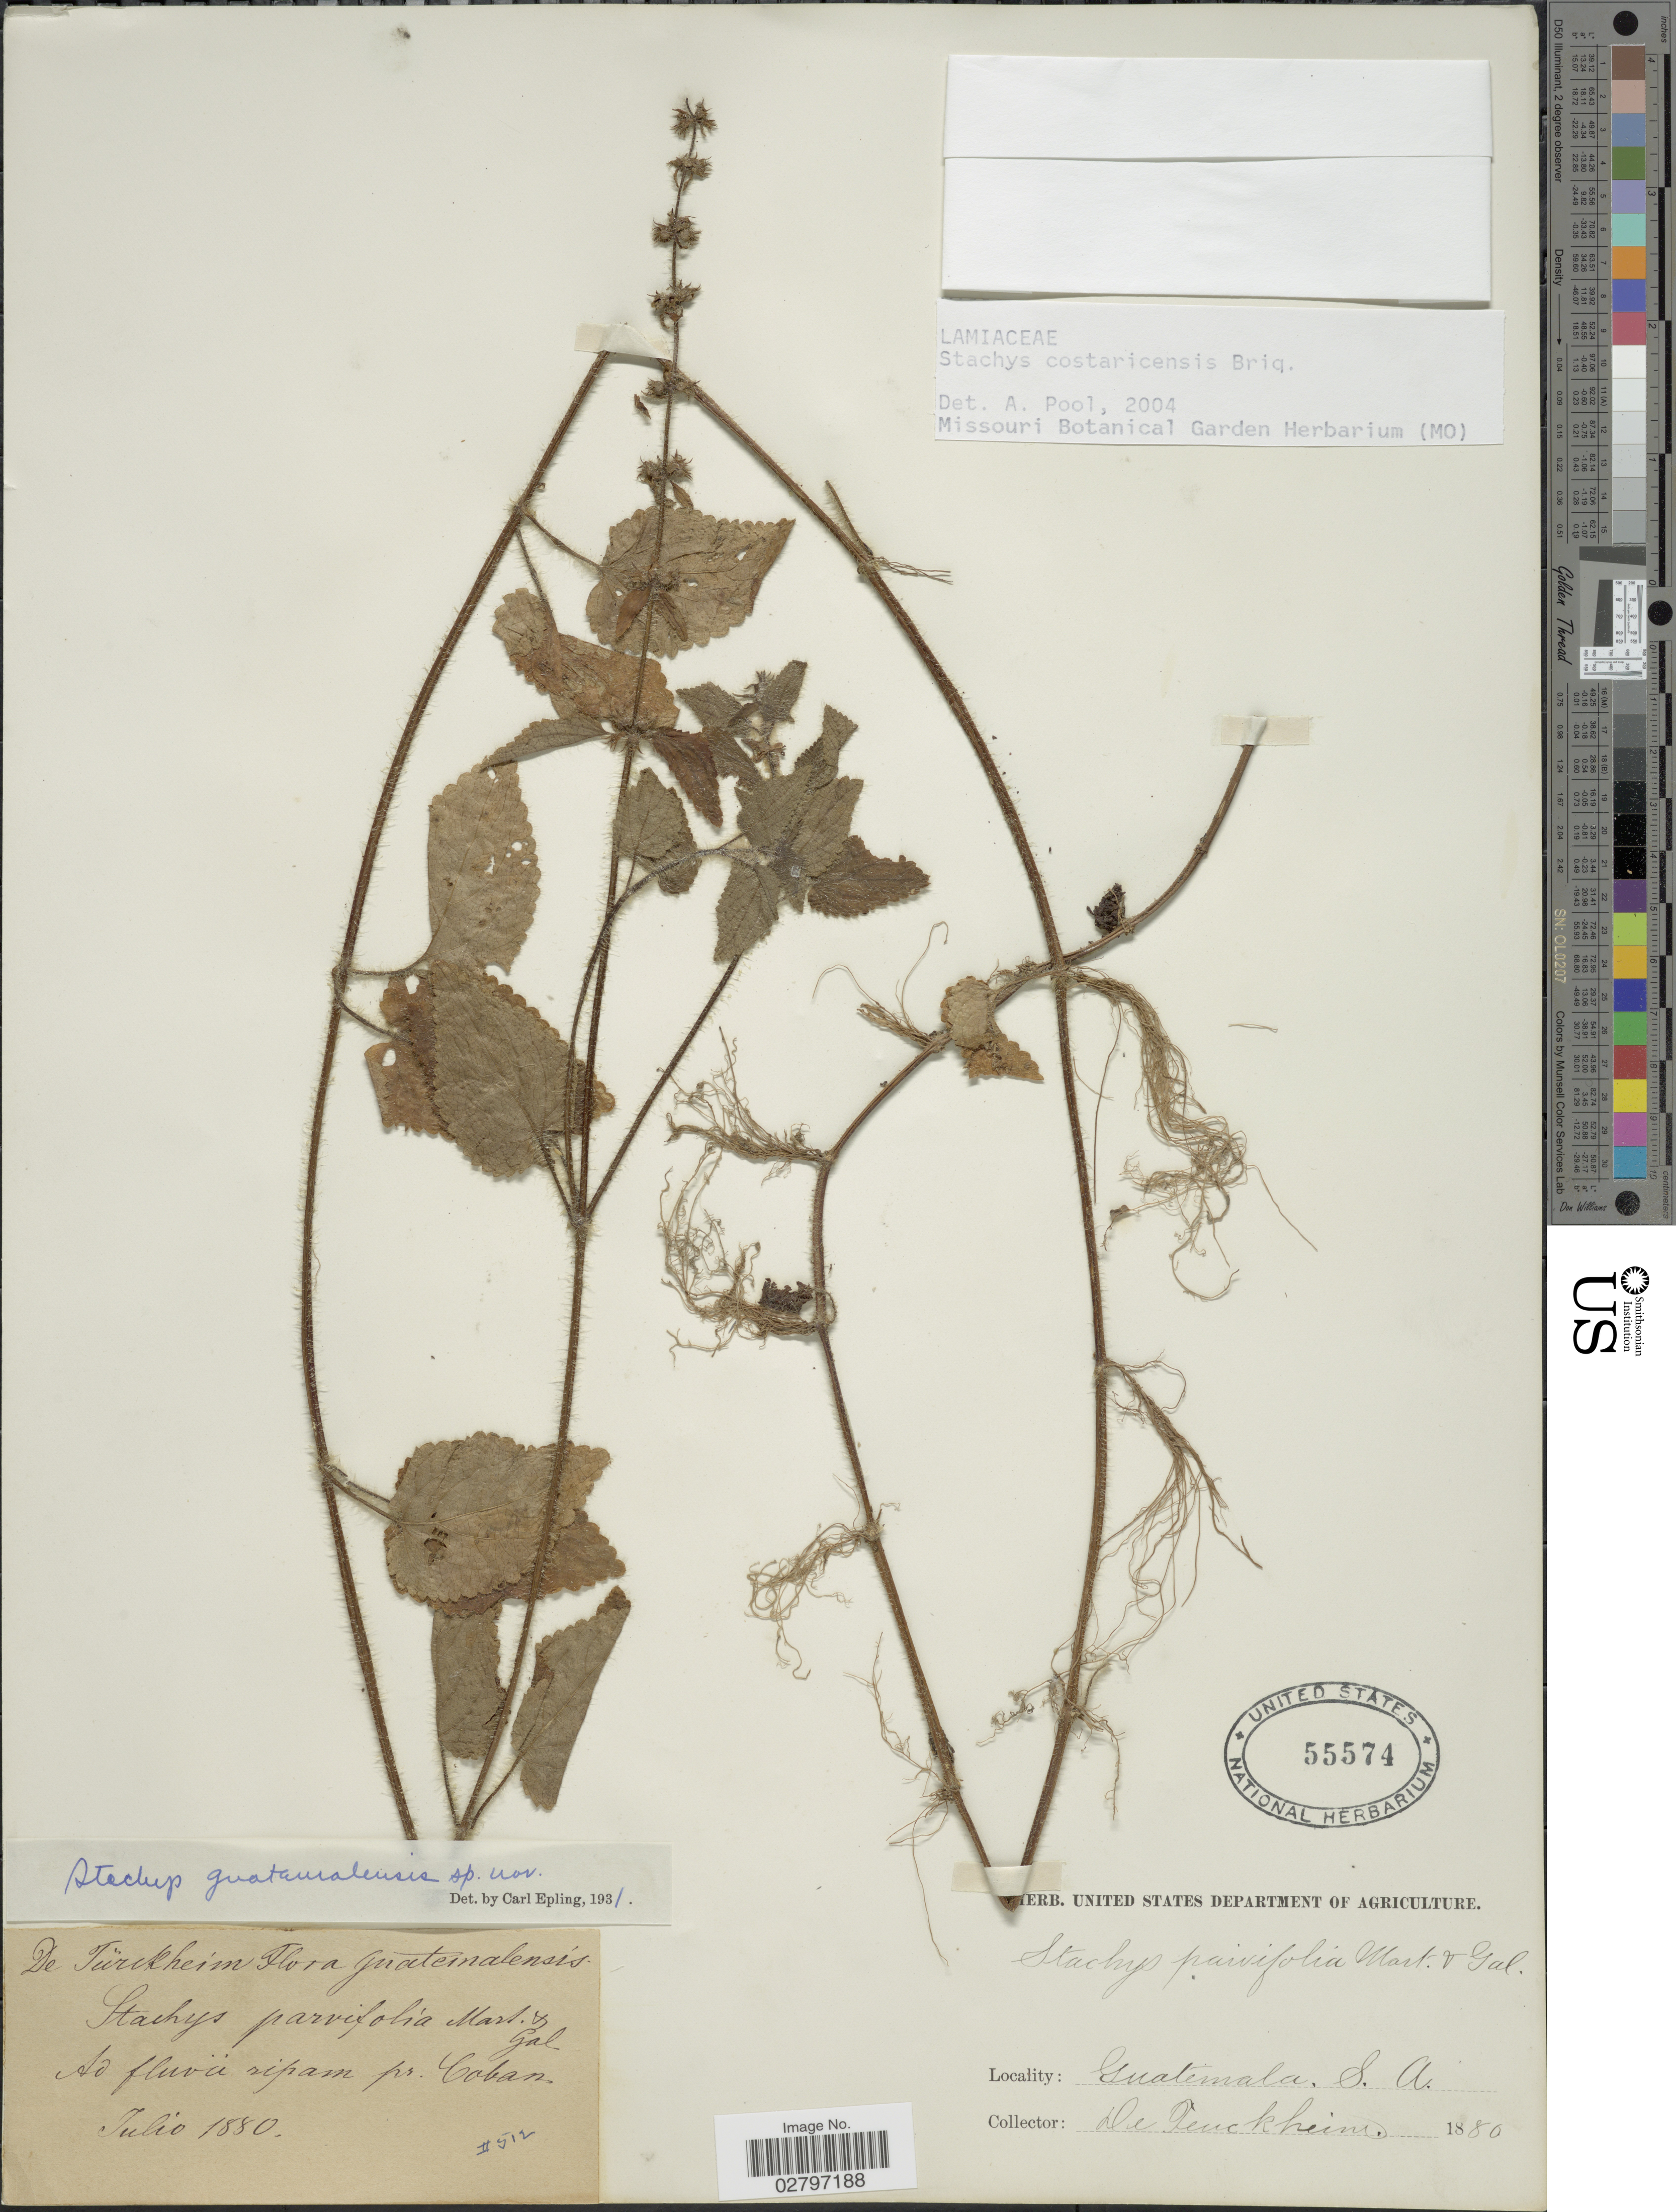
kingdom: Plantae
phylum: Tracheophyta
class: Magnoliopsida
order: Lamiales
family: Lamiaceae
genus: Stachys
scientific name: Stachys costaricensis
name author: Briq.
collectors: -. De Türckheim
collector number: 512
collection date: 1880-07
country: Guatemala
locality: Ad fluvii ripam pr. Coban.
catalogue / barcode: US 55574